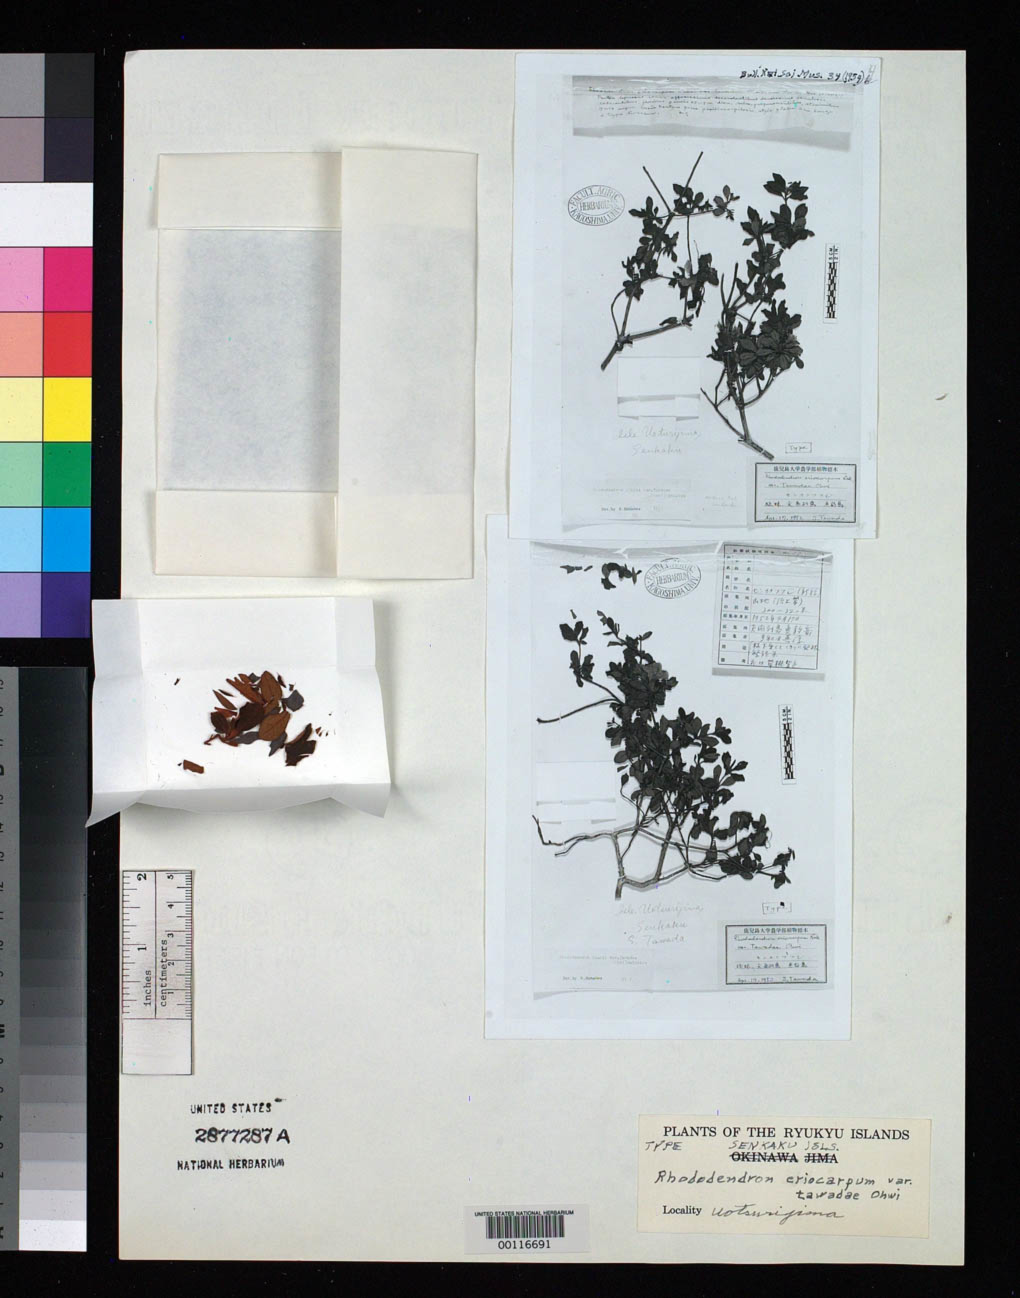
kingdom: Plantae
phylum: Tracheophyta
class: Magnoliopsida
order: Ericales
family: Ericaceae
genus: Rhododendron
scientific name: Rhododendron eriocarpum var. tawadae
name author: Ohwi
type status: Type Fragment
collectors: S. Tawada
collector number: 29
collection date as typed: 17 Apr 1952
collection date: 1952-04-17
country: Japan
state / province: Okinawa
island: Uotsurijima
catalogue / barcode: US 2877287A